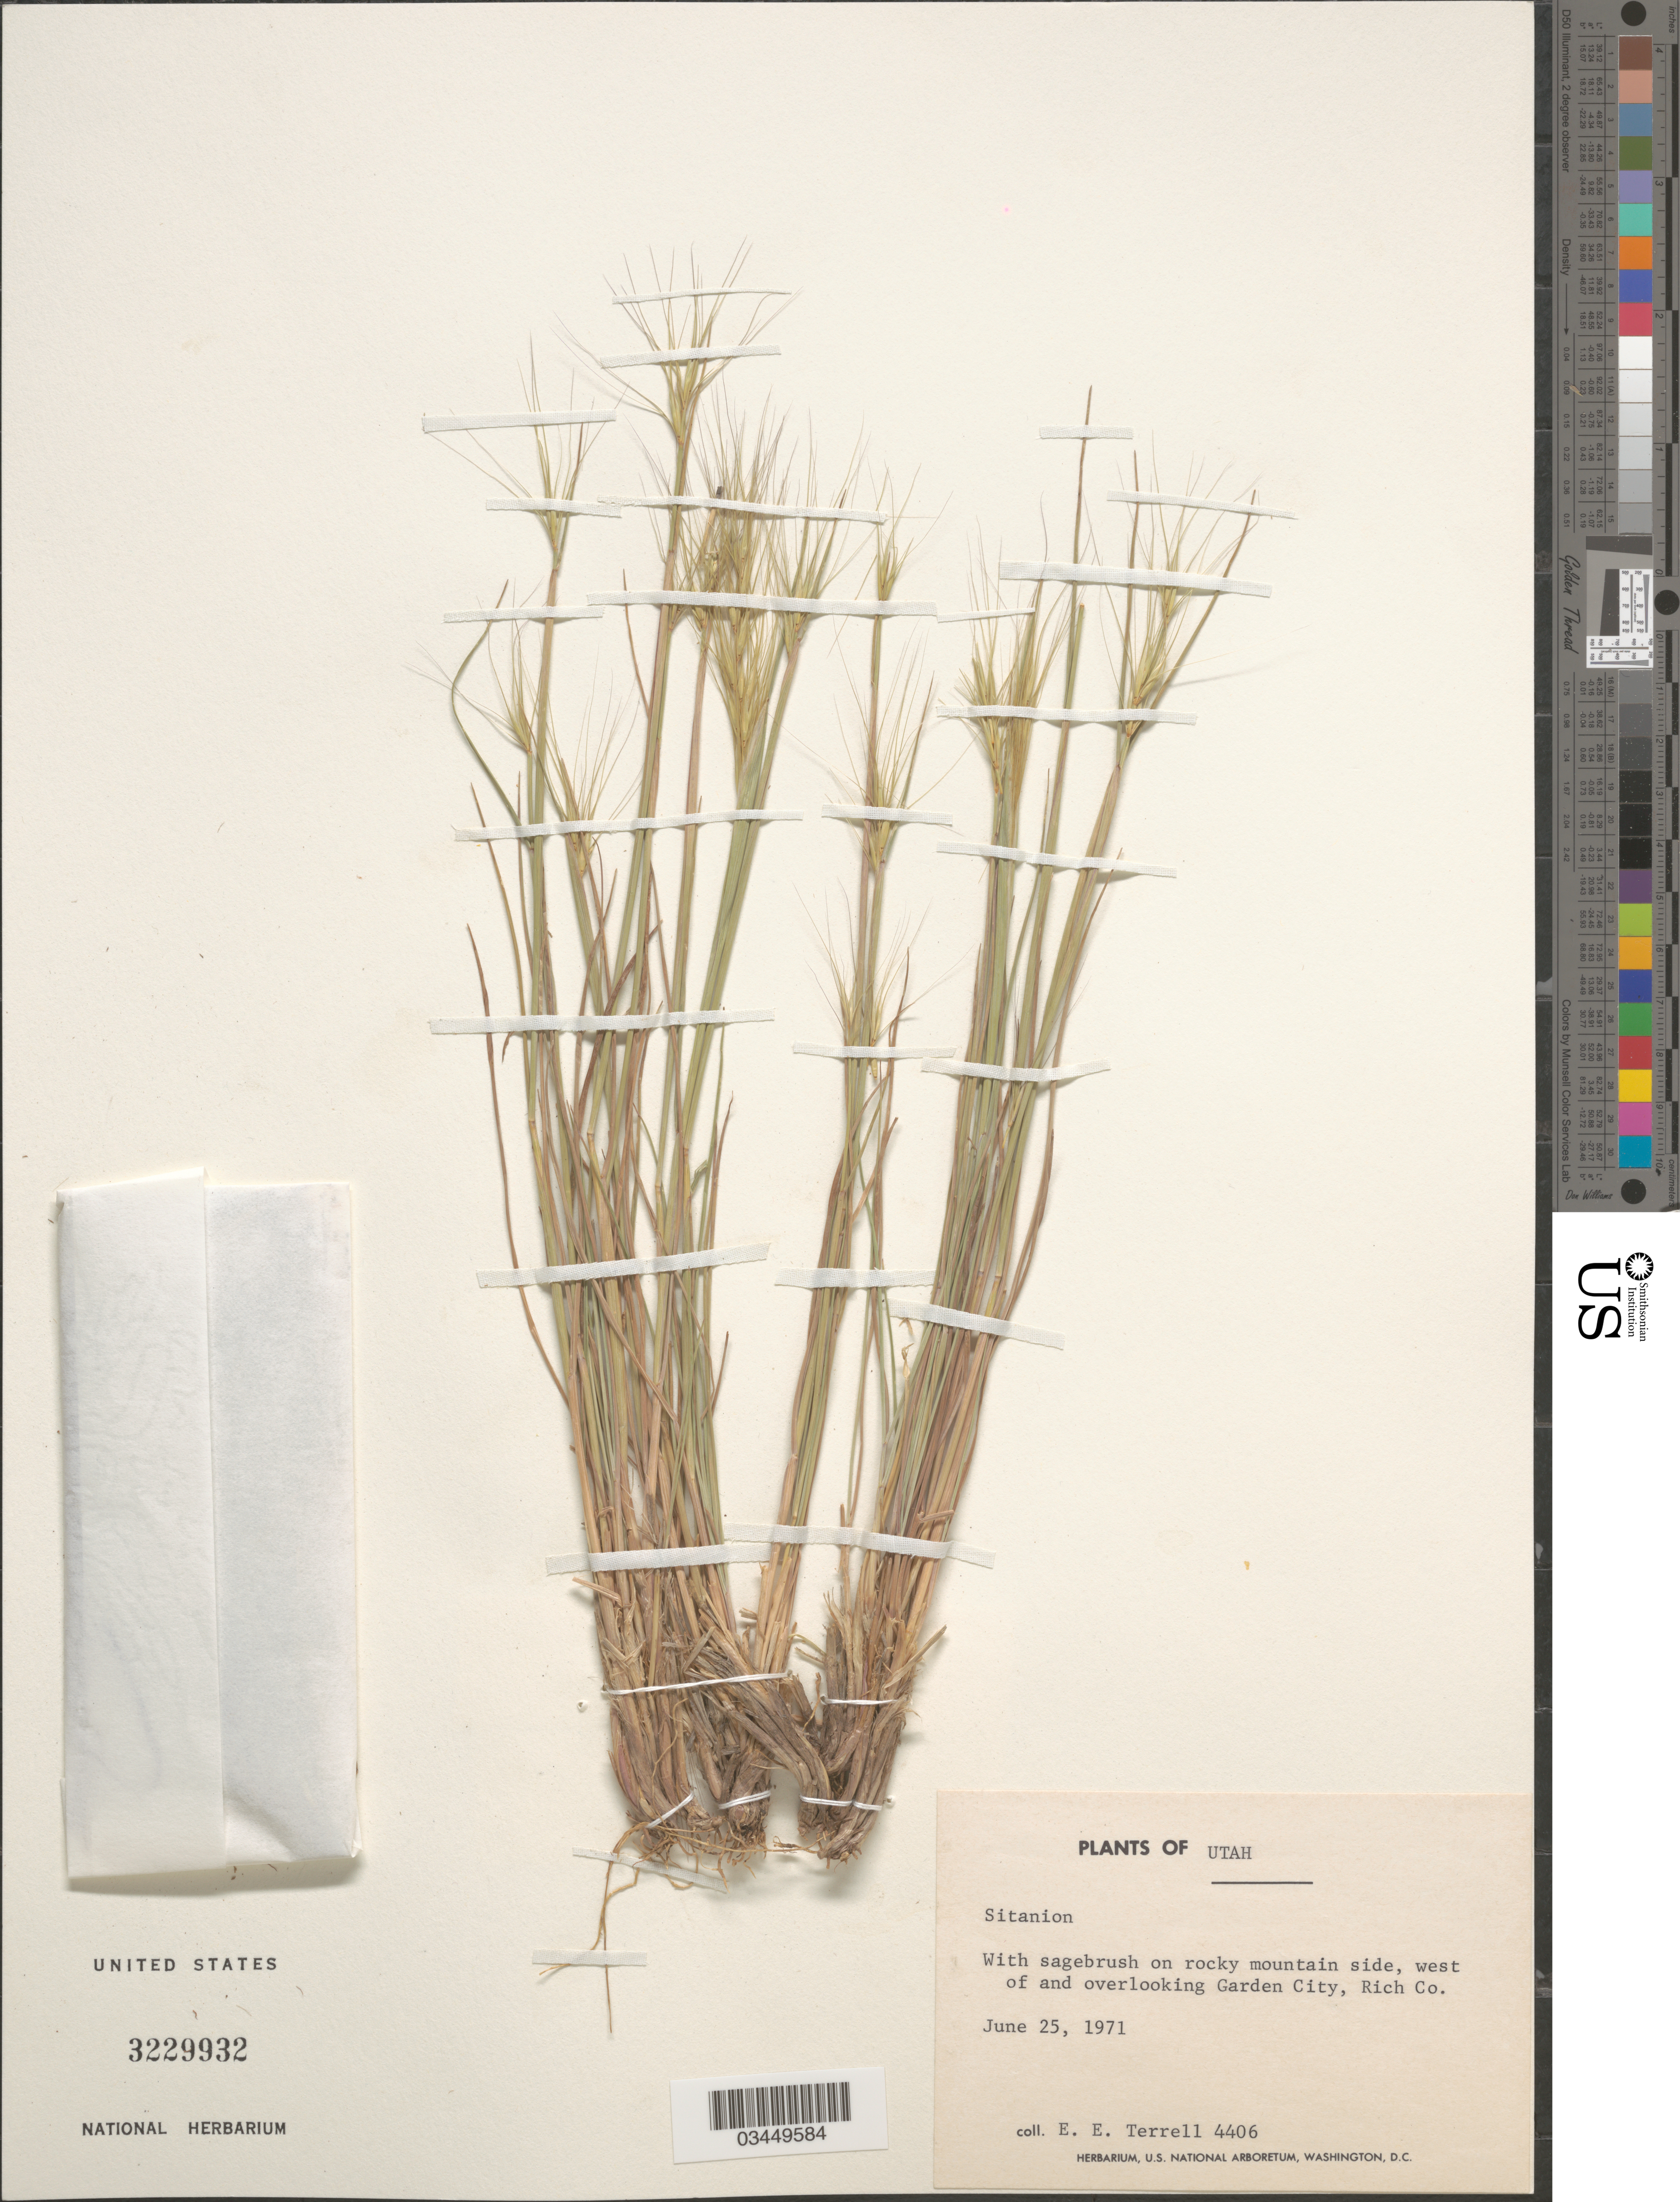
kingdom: Plantae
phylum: Tracheophyta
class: Liliopsida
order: Poales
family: Poaceae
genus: Elymus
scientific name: Elymus sp.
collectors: E. E. Terrell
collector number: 4406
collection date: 1971-06-25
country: United States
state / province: Utah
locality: With sagebrush on rocky mountain side, west of and overlooking Garden City, Rich Co.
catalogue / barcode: US 3229932